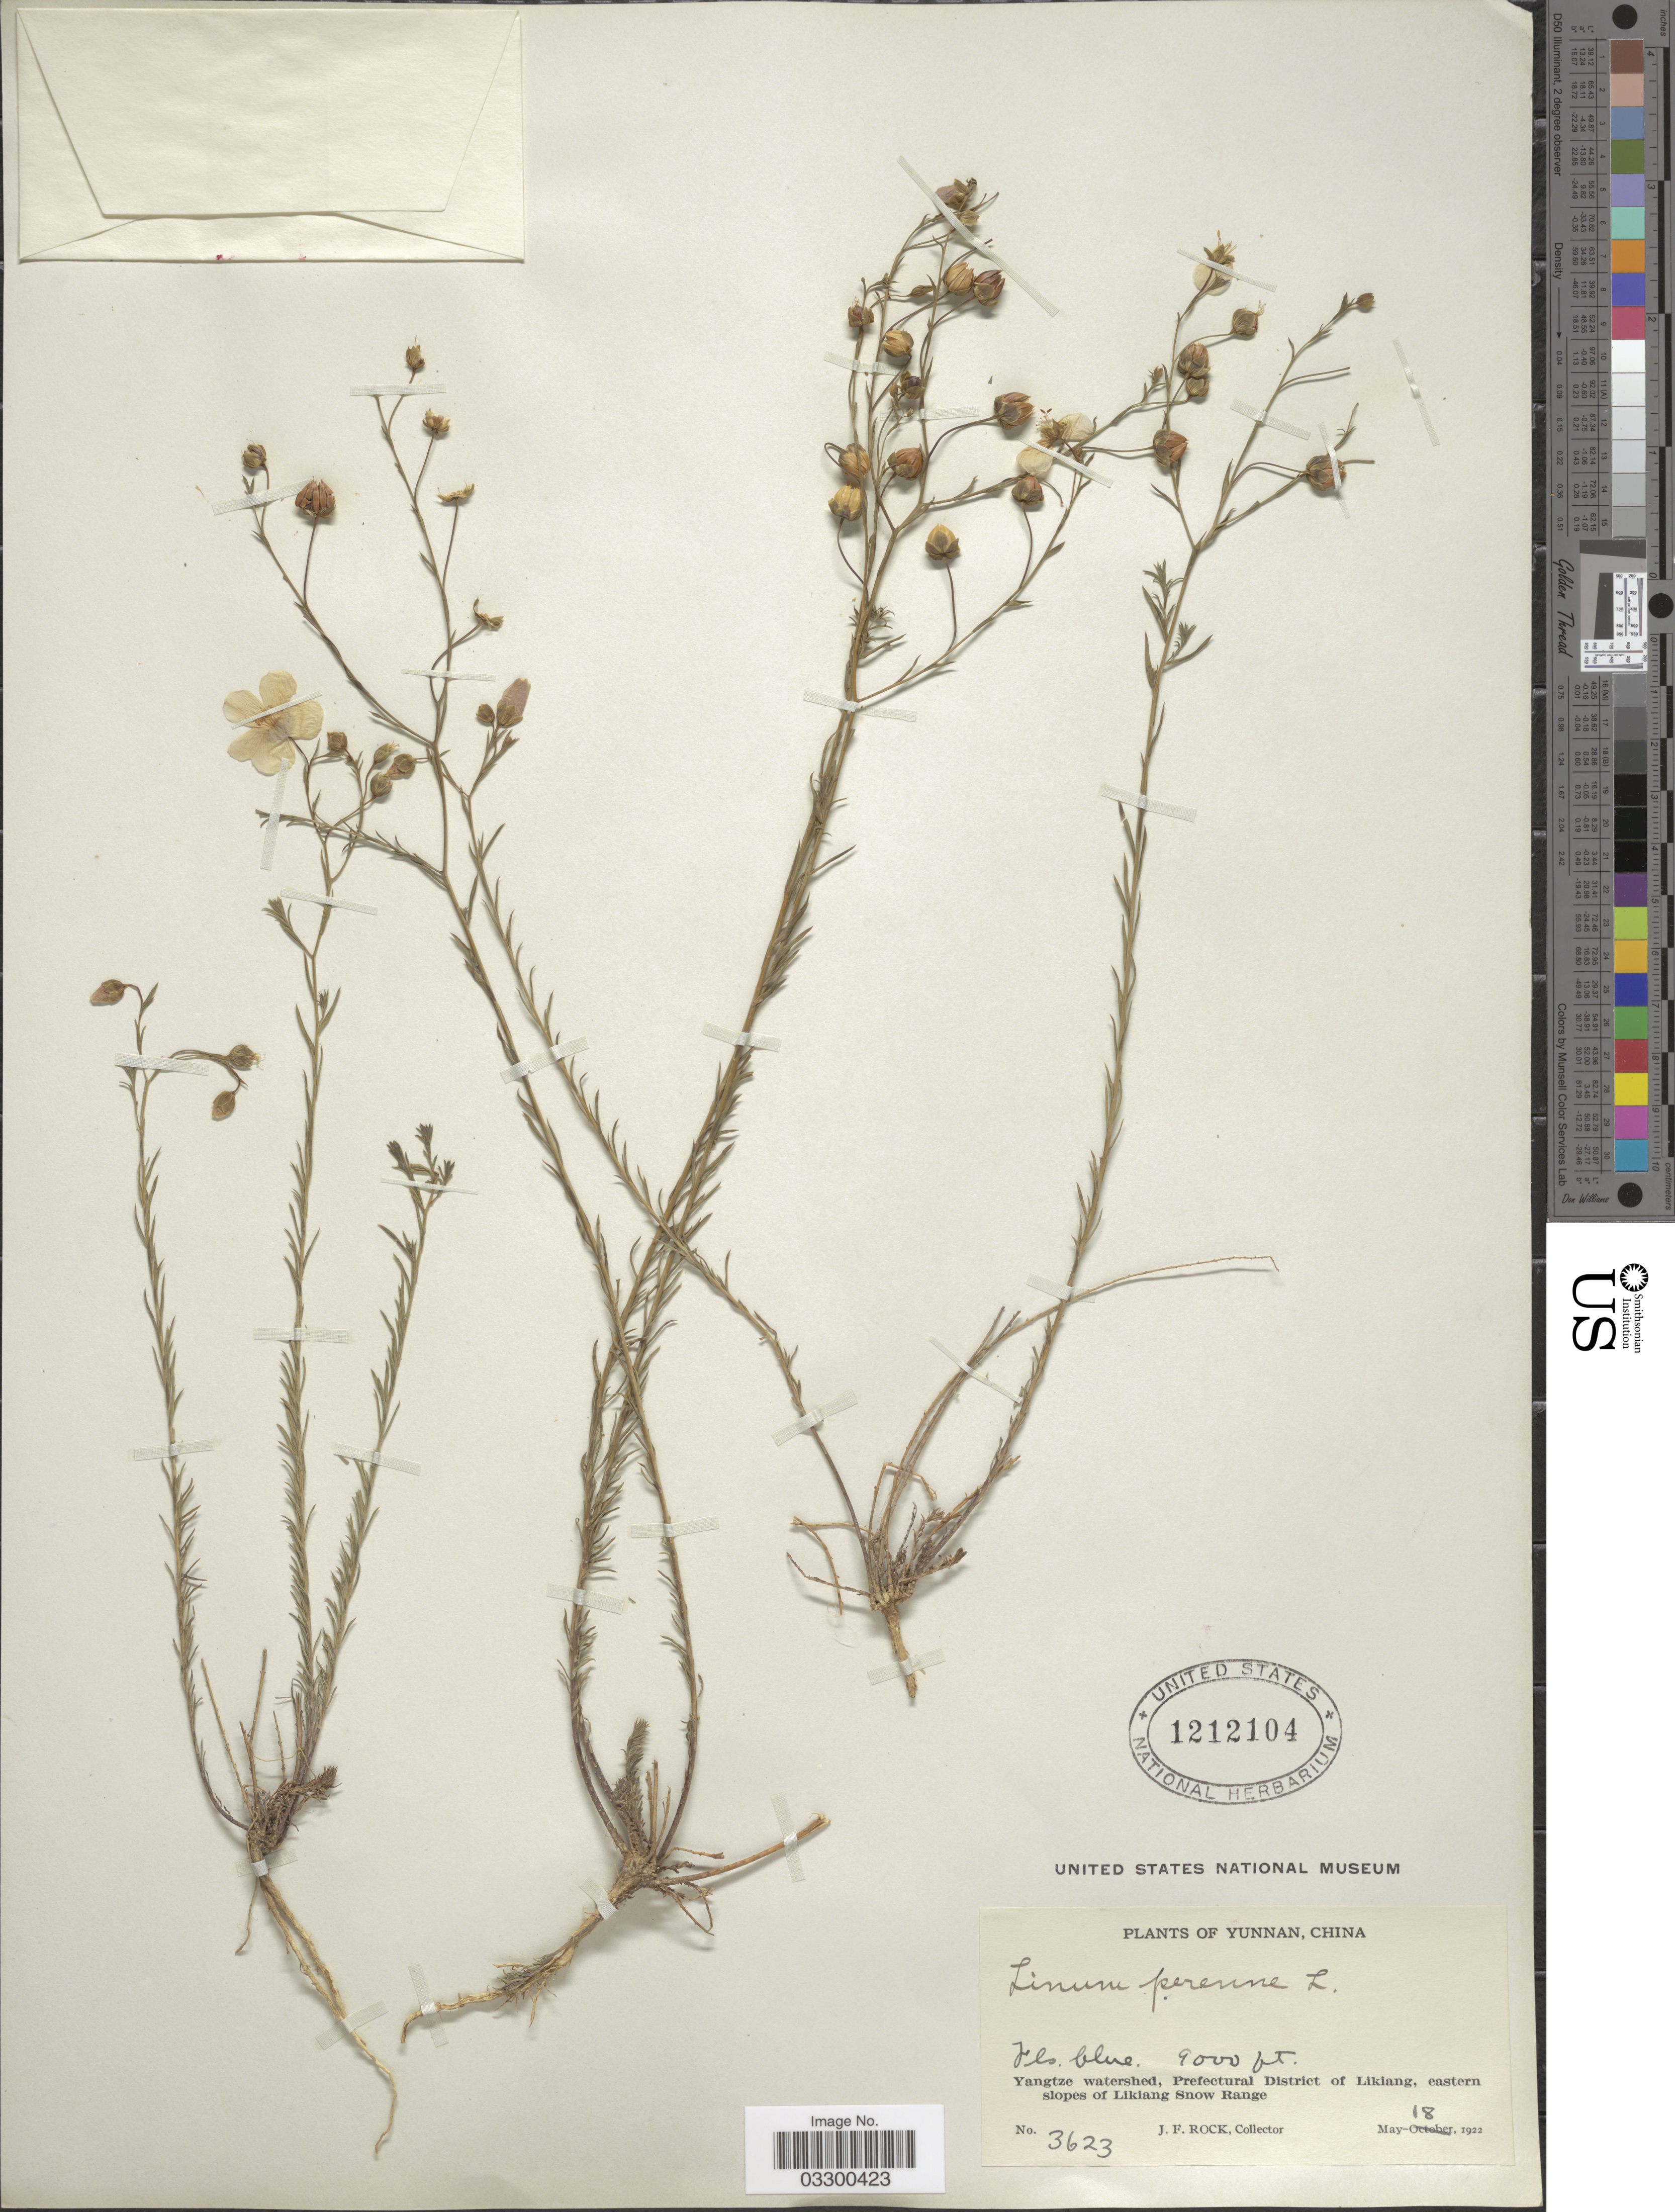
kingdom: Plantae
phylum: Tracheophyta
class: Magnoliopsida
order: Malpighiales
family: Linaceae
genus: Linum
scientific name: Linum perenne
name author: L.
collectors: J. Rock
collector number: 3623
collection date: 1922-05-18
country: China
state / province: Yunnan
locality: Yangtze watershed, Prefectural District of Likiang, eastern slopes of Likiang Snow Range.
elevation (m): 2743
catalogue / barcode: US 1212104